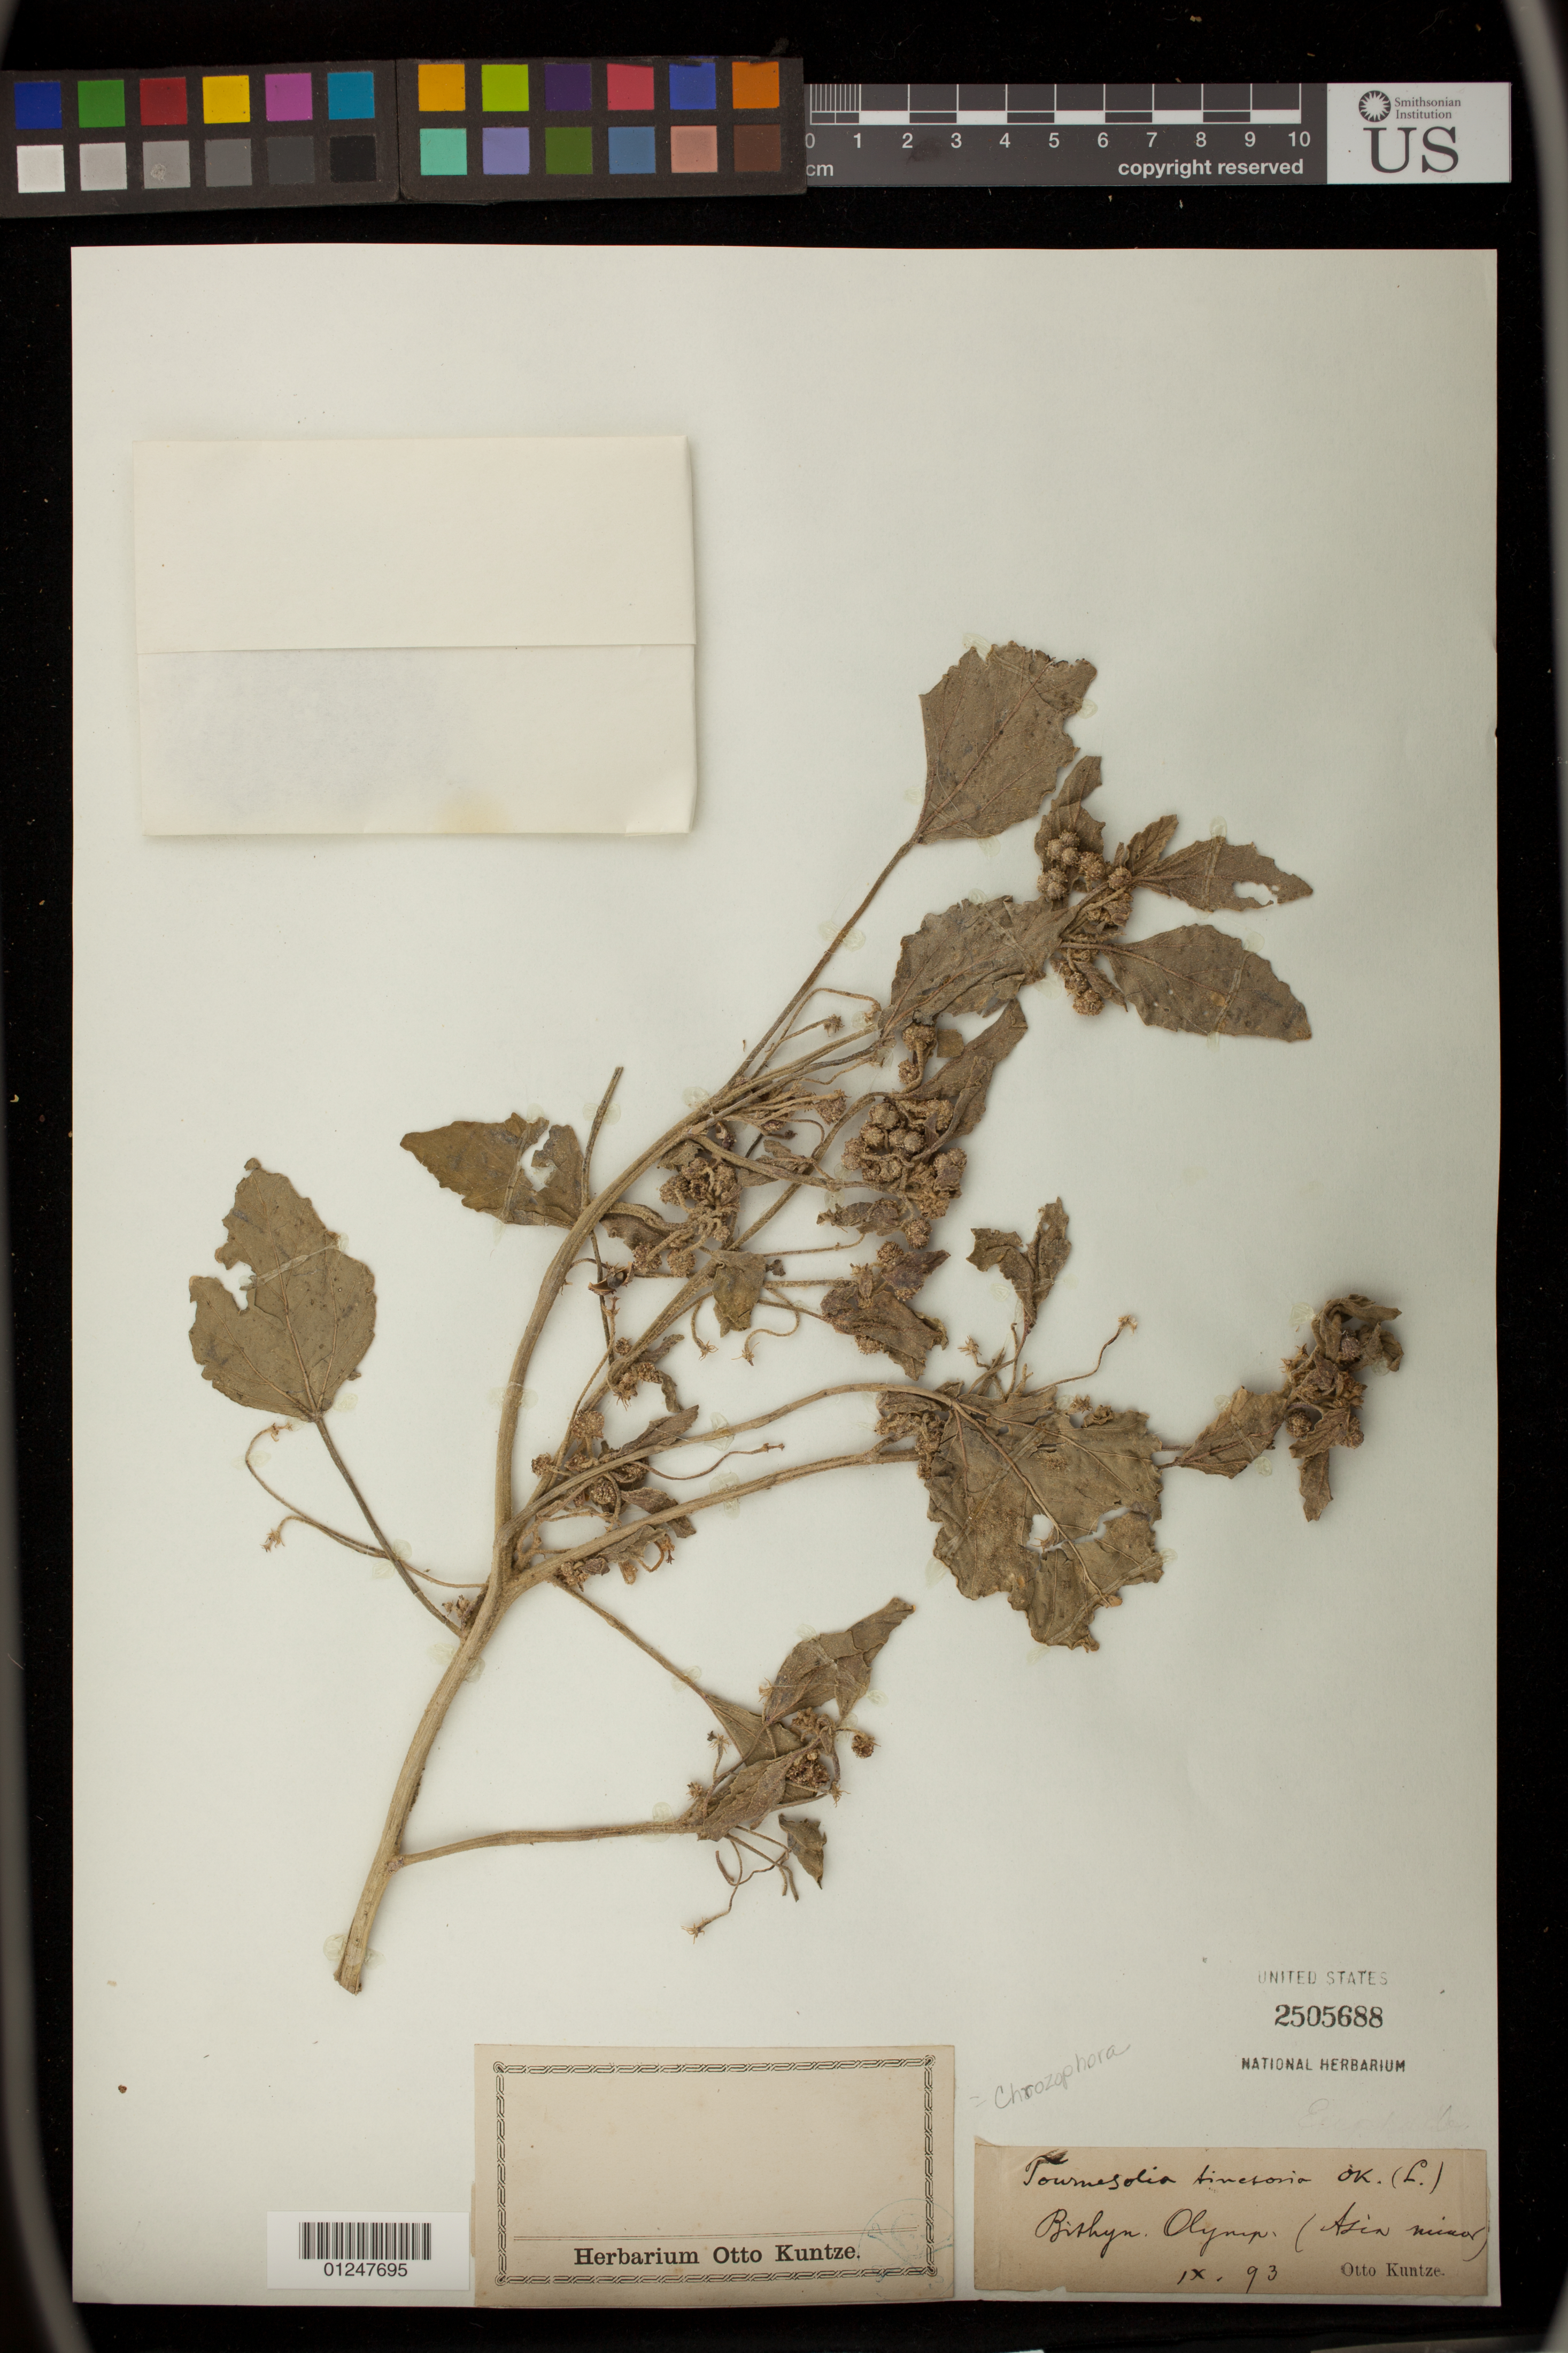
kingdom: Plantae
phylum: Tracheophyta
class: Magnoliopsida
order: Malpighiales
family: Euphorbiaceae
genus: Chrozophora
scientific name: Chrozophora tinctoria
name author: (L.) A. Juss.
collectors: C.E.O. Kuntze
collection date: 1893-09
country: Turkey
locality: Bishyn. Olymp. (Asia minor)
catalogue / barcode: US 2505688